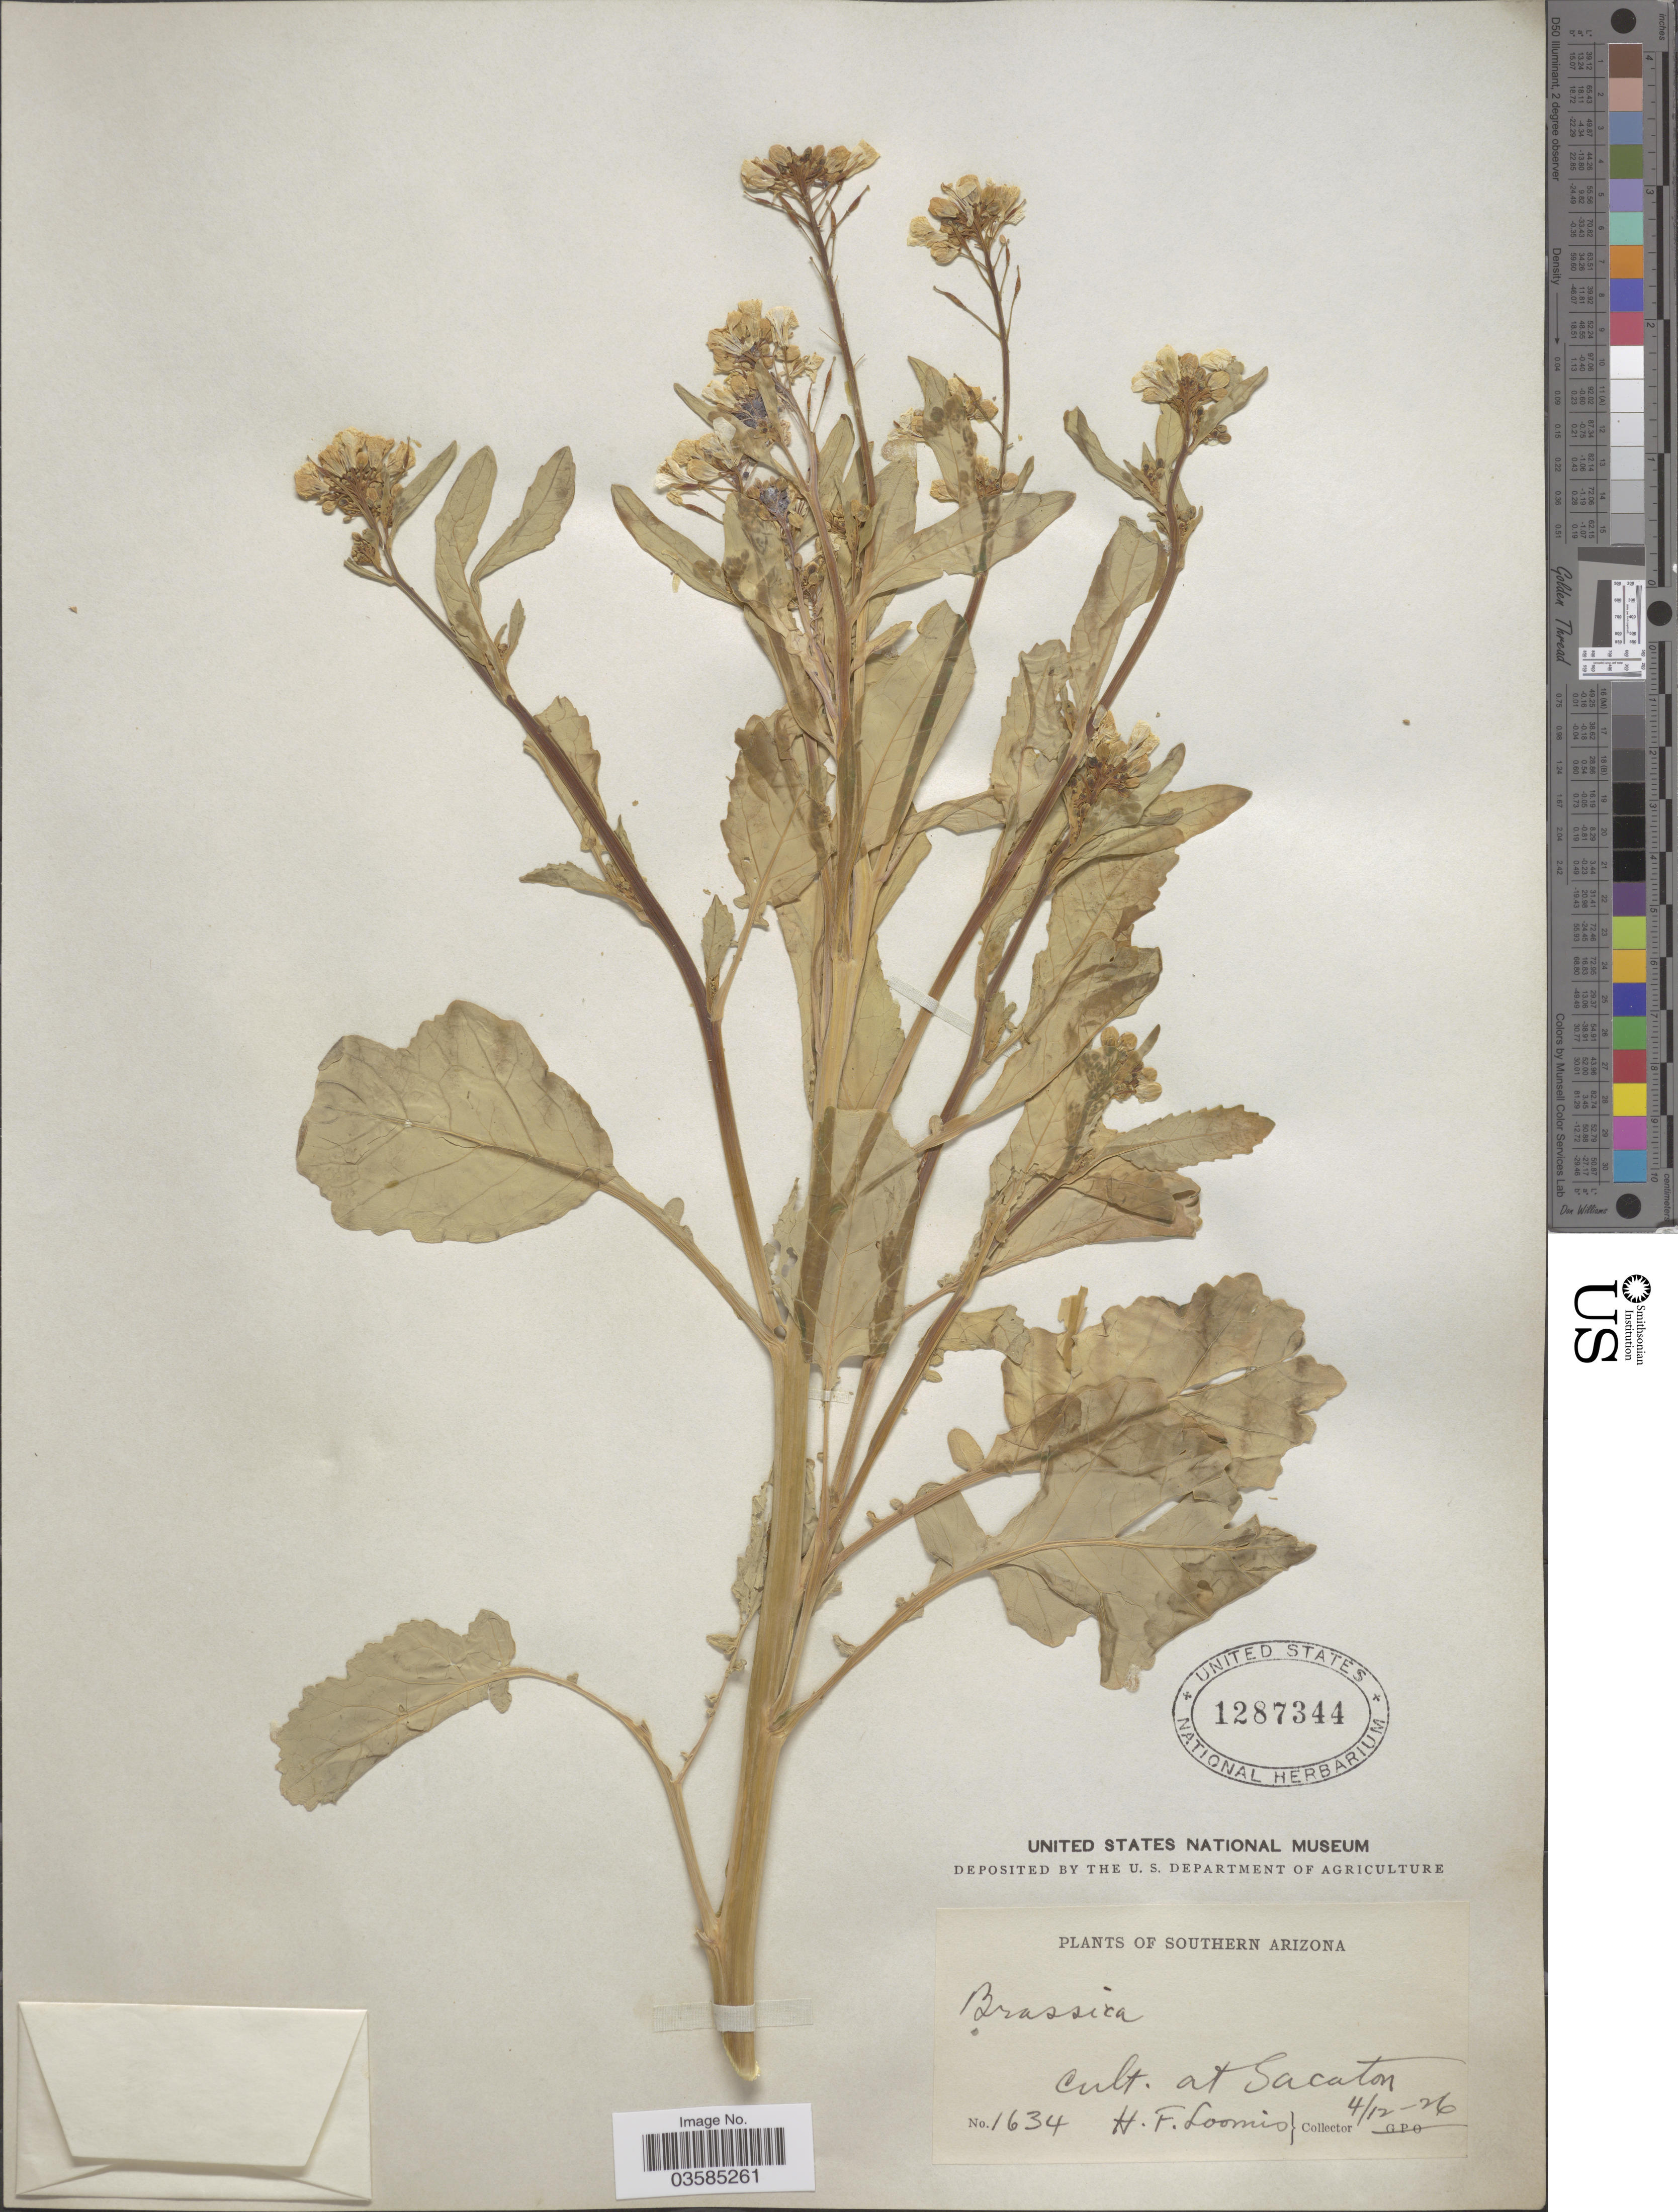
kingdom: Plantae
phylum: Tracheophyta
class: Magnoliopsida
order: Brassicales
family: Brassicaceae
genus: Brassica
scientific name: Brassica sp.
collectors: H. F. Loomis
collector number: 1634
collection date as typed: Transcribed d/m/y: 4/12/26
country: United States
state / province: Arizona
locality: Southern Arizona. Cult. at Sacaton.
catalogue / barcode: US 1287344